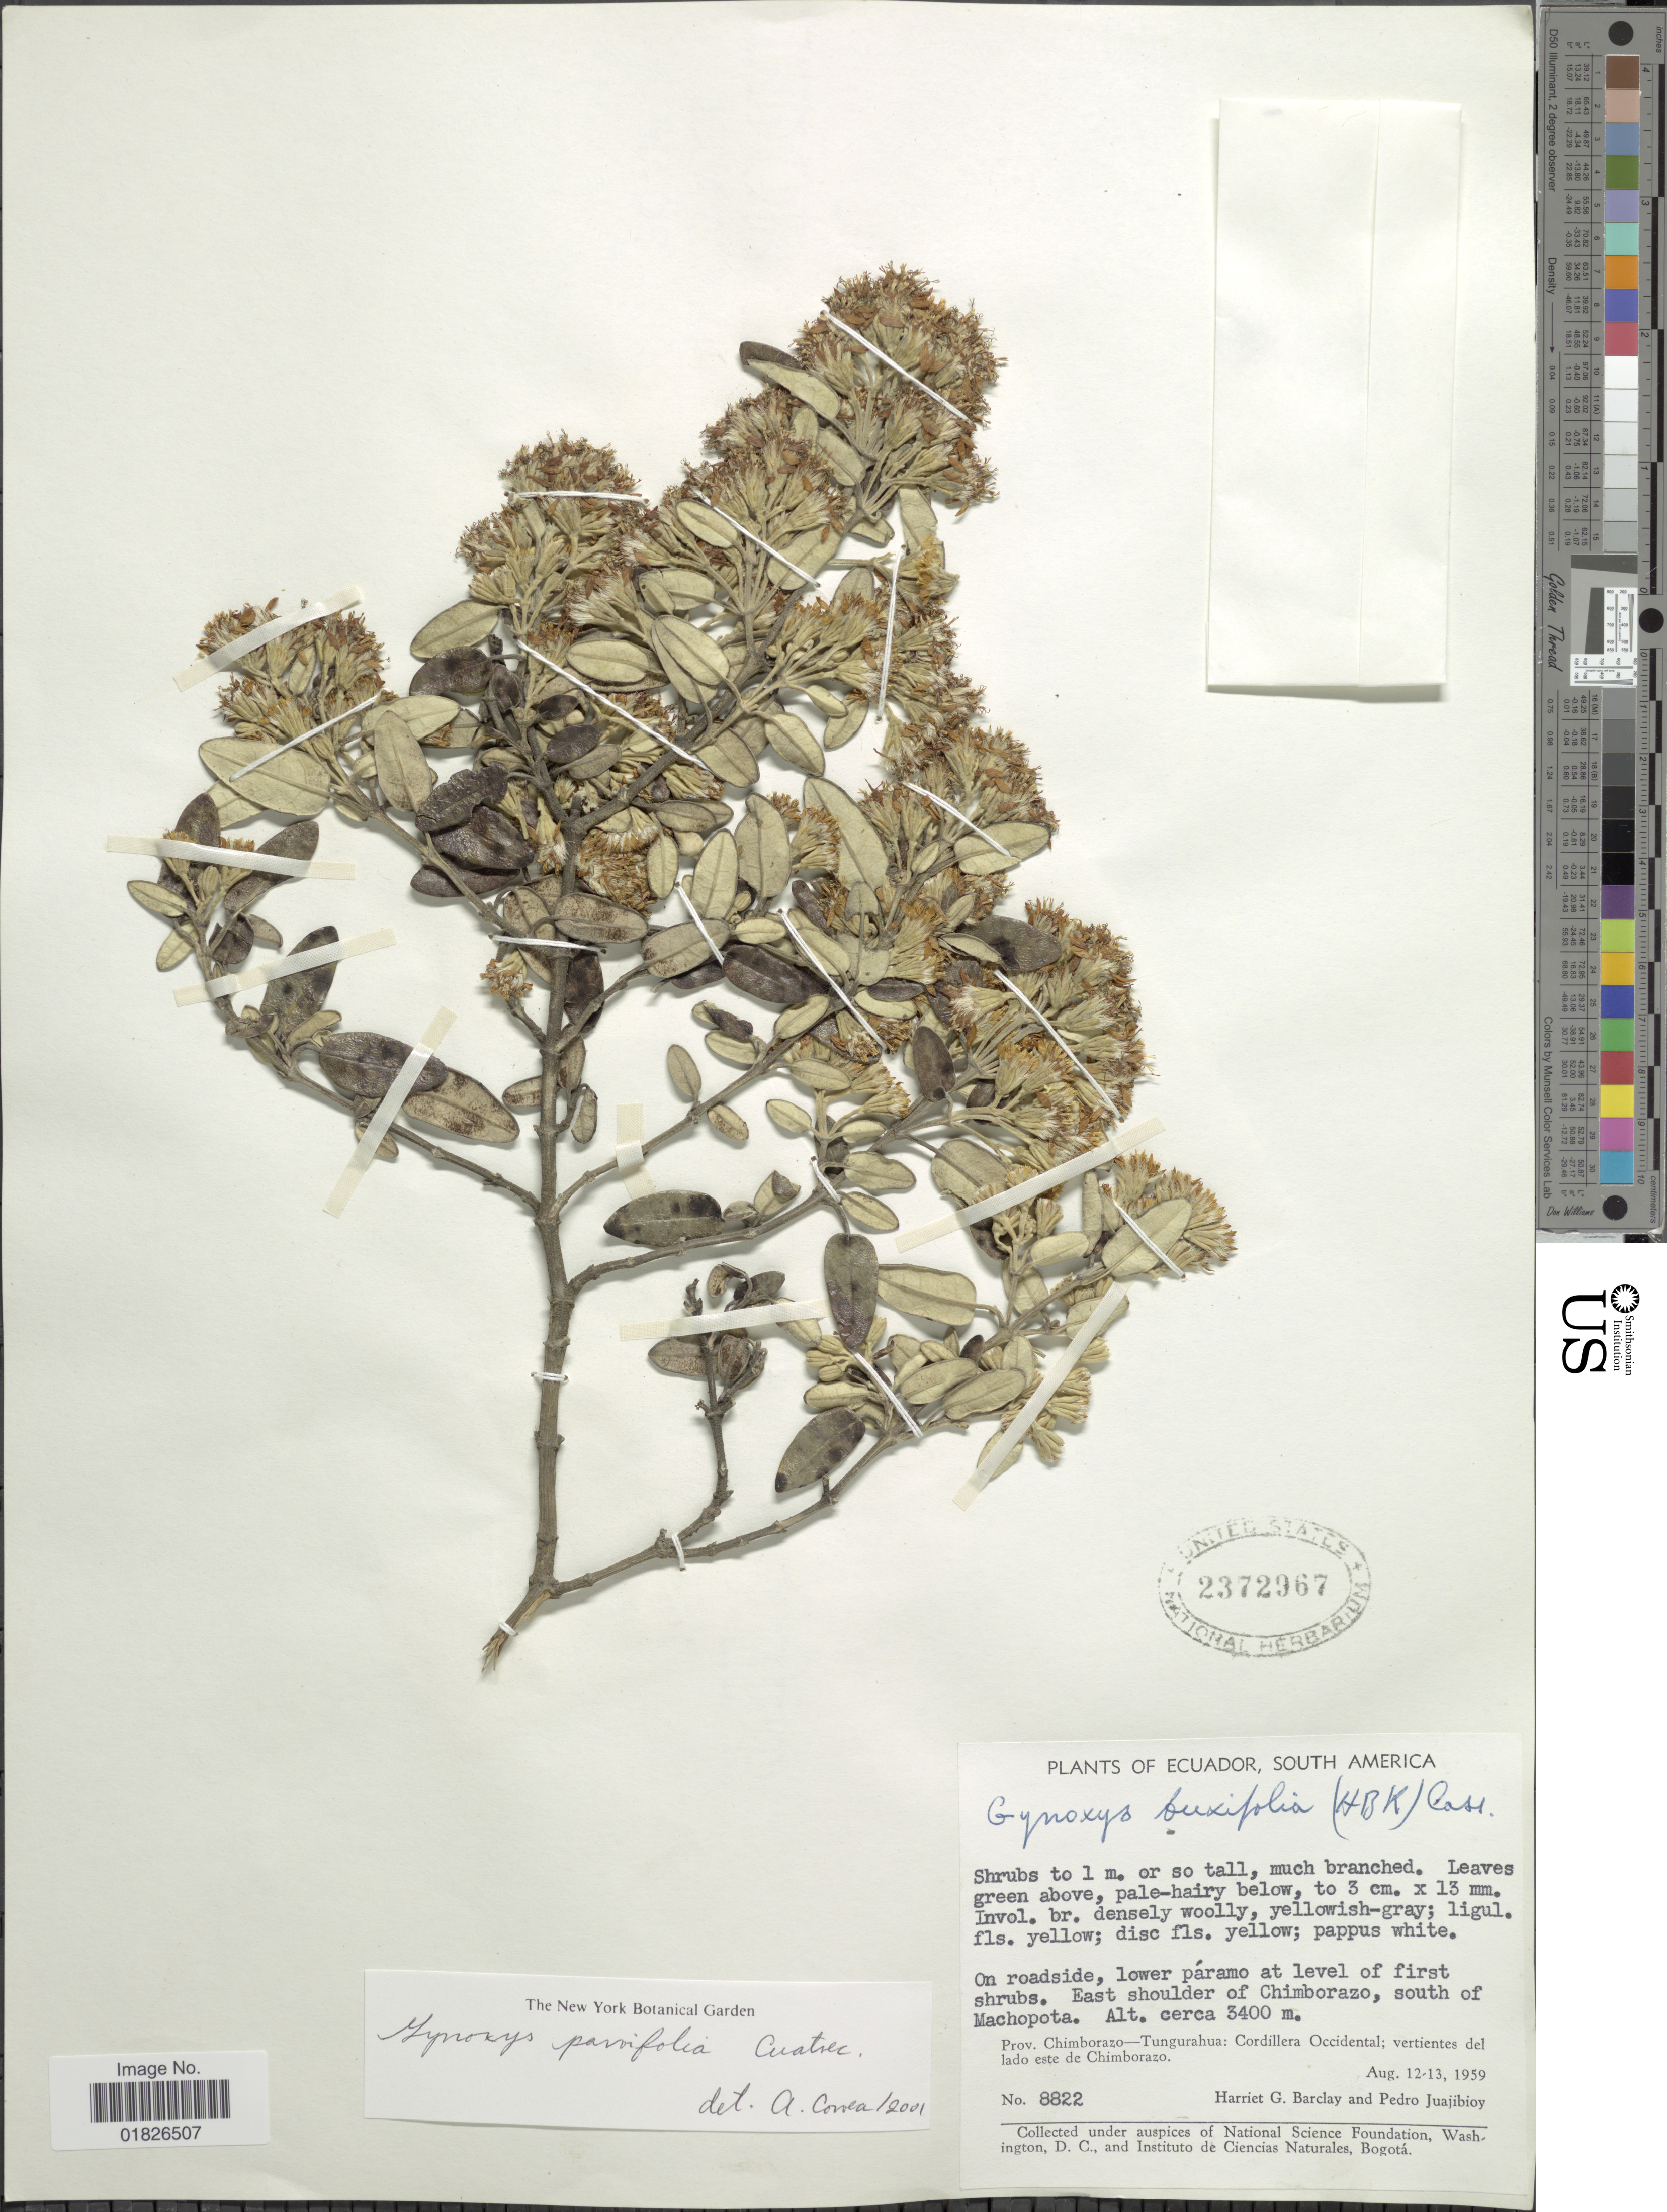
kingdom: Plantae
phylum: Tracheophyta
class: Magnoliopsida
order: Asterales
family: Asteraceae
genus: Gynoxys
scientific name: Gynoxys parvifolia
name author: Cuatrec.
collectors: H. G. Barclay & P. Juajibioy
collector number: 8822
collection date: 1959-08-12/1959-08-13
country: Ecuador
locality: South America, east shoulder of Chimborazo, south of Machopota, Prov. Chimborazo-Tungurahua, Cordillera Occidental, vertientes del lado este de Chimborazo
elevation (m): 3400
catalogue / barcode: US 2372967